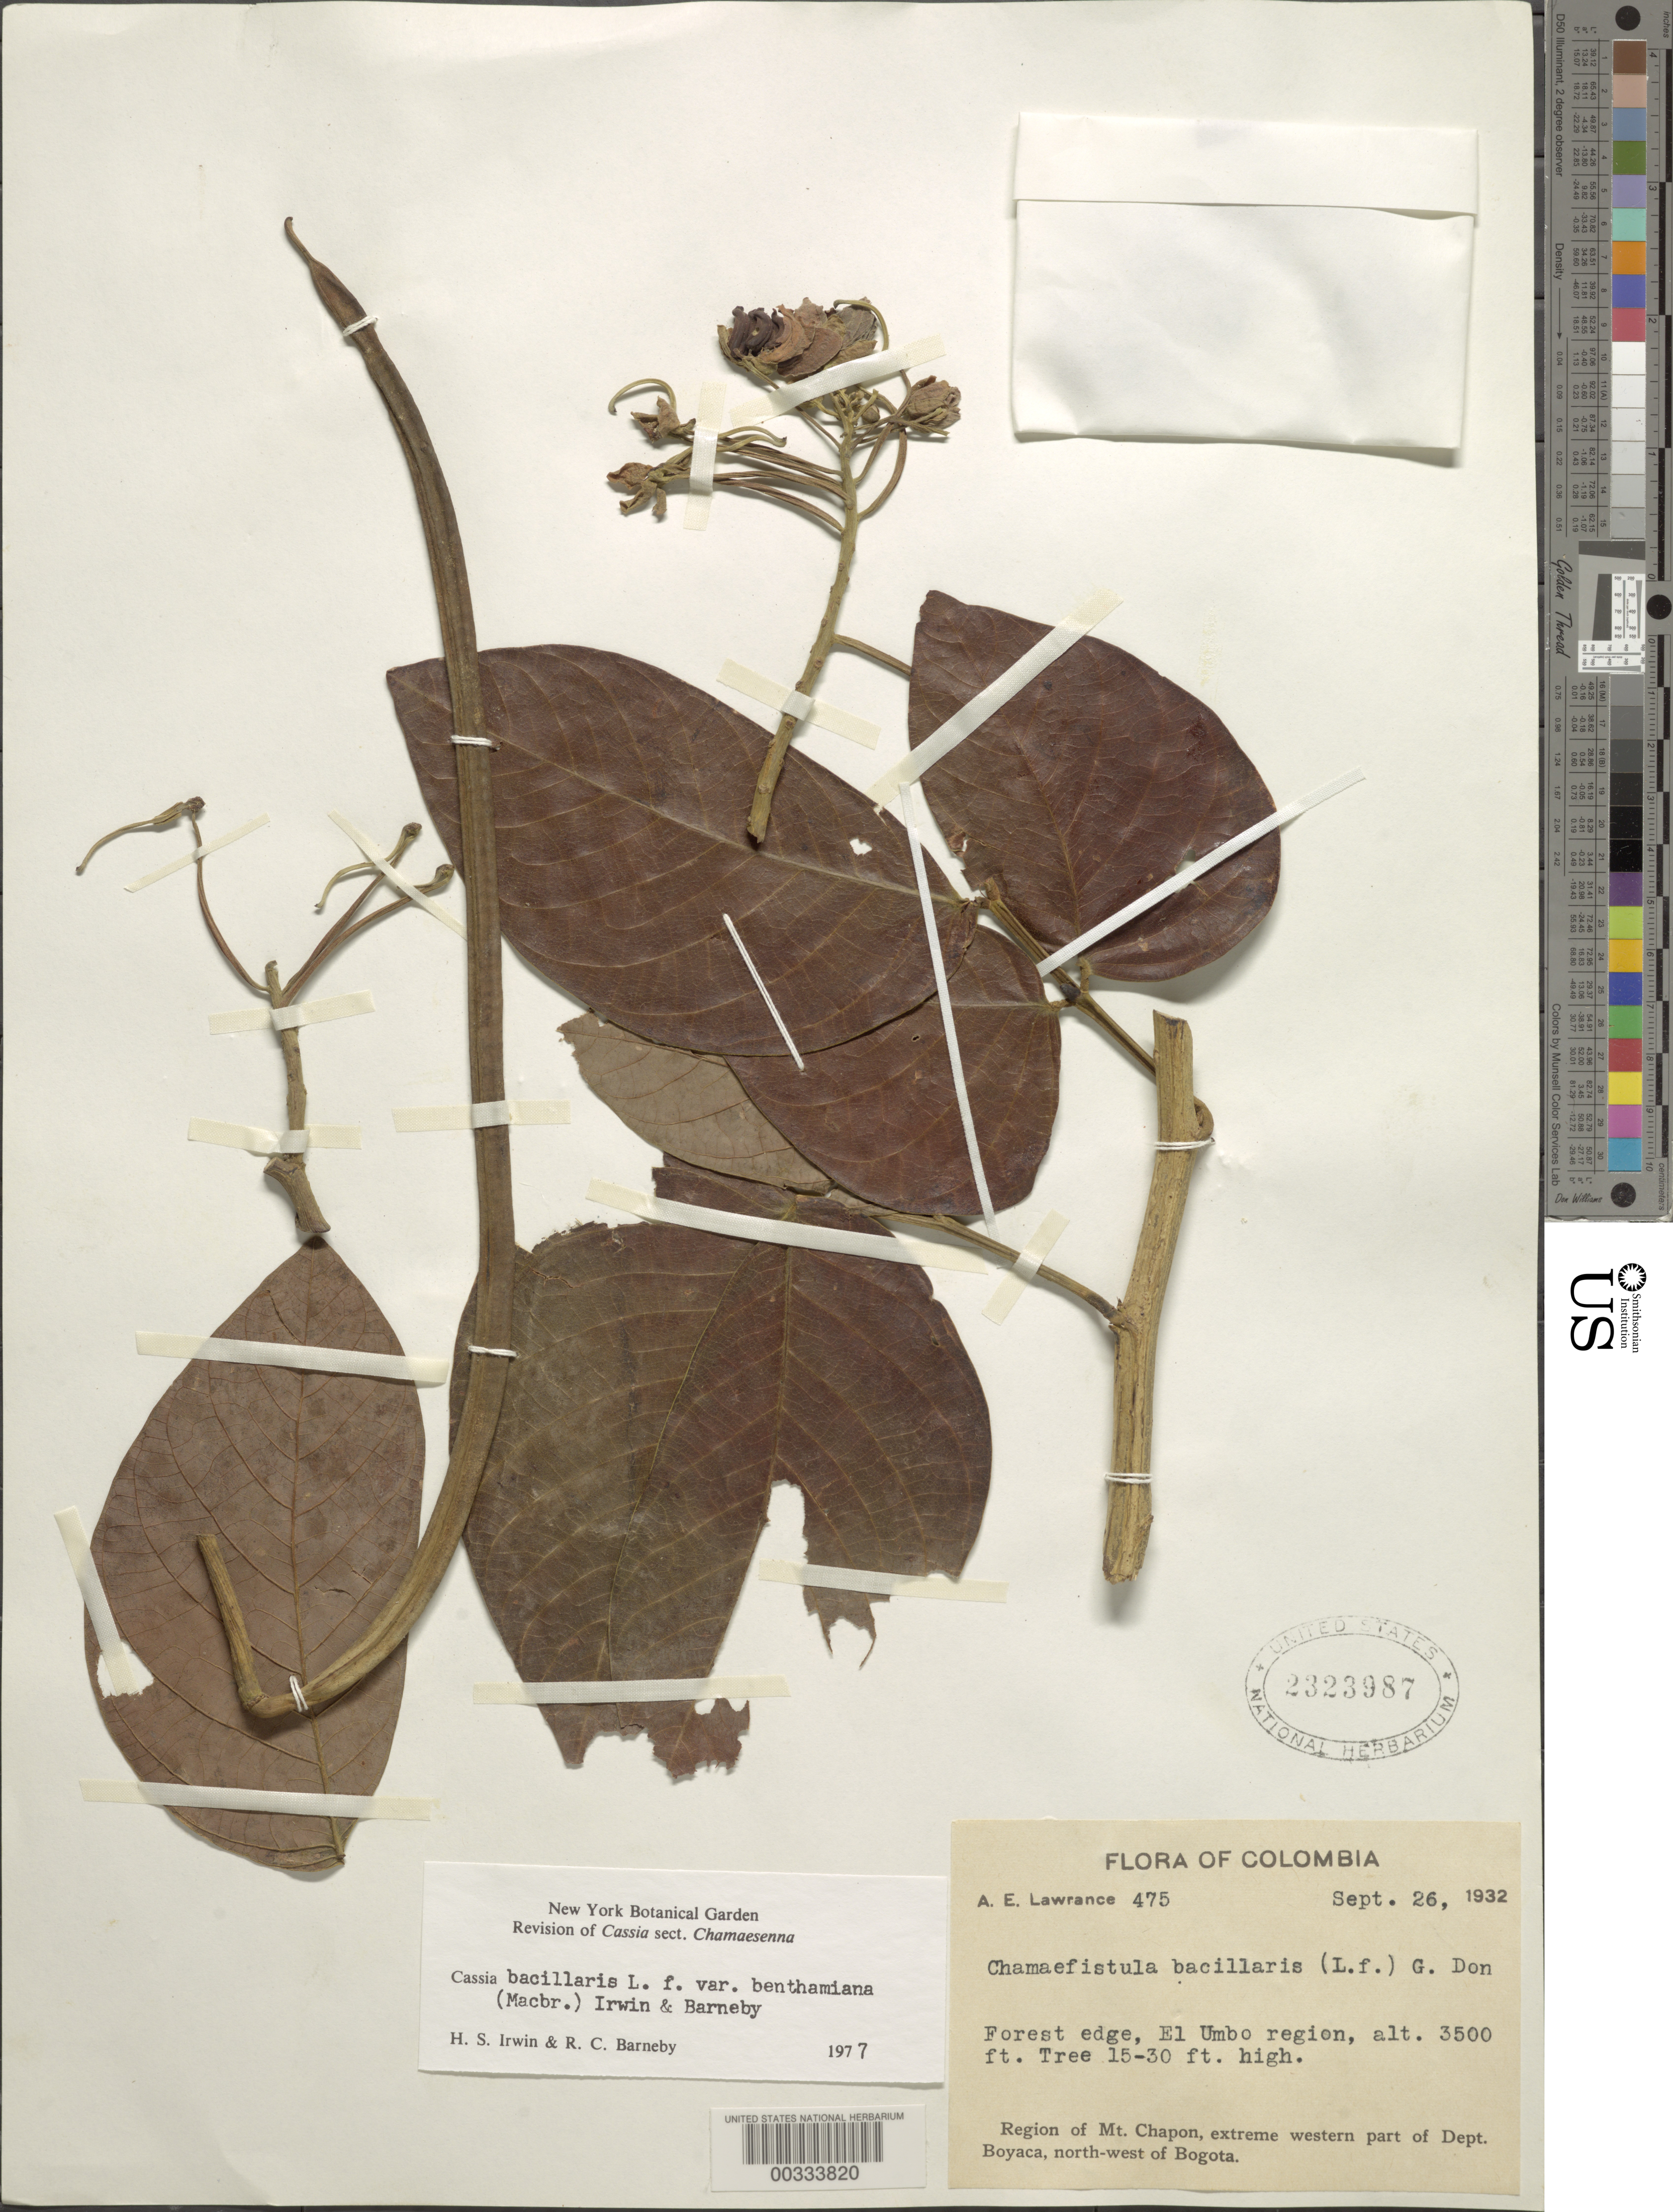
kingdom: Plantae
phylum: Tracheophyta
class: Magnoliopsida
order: Fabales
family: Fabaceae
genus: Senna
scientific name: Senna bacillaris var. benthamiana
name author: (J.F. Macbr.) H.S. Irwin & Barneby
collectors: A. Lawrance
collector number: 475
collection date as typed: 26 Sep 1932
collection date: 1932-09-26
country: Colombia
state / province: Boyacá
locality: El Umbo region; region of Mt. Chapon, extreme western part of Boyaca Dept., NW of Bogota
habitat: Forest edge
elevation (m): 1067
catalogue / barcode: US 2323987